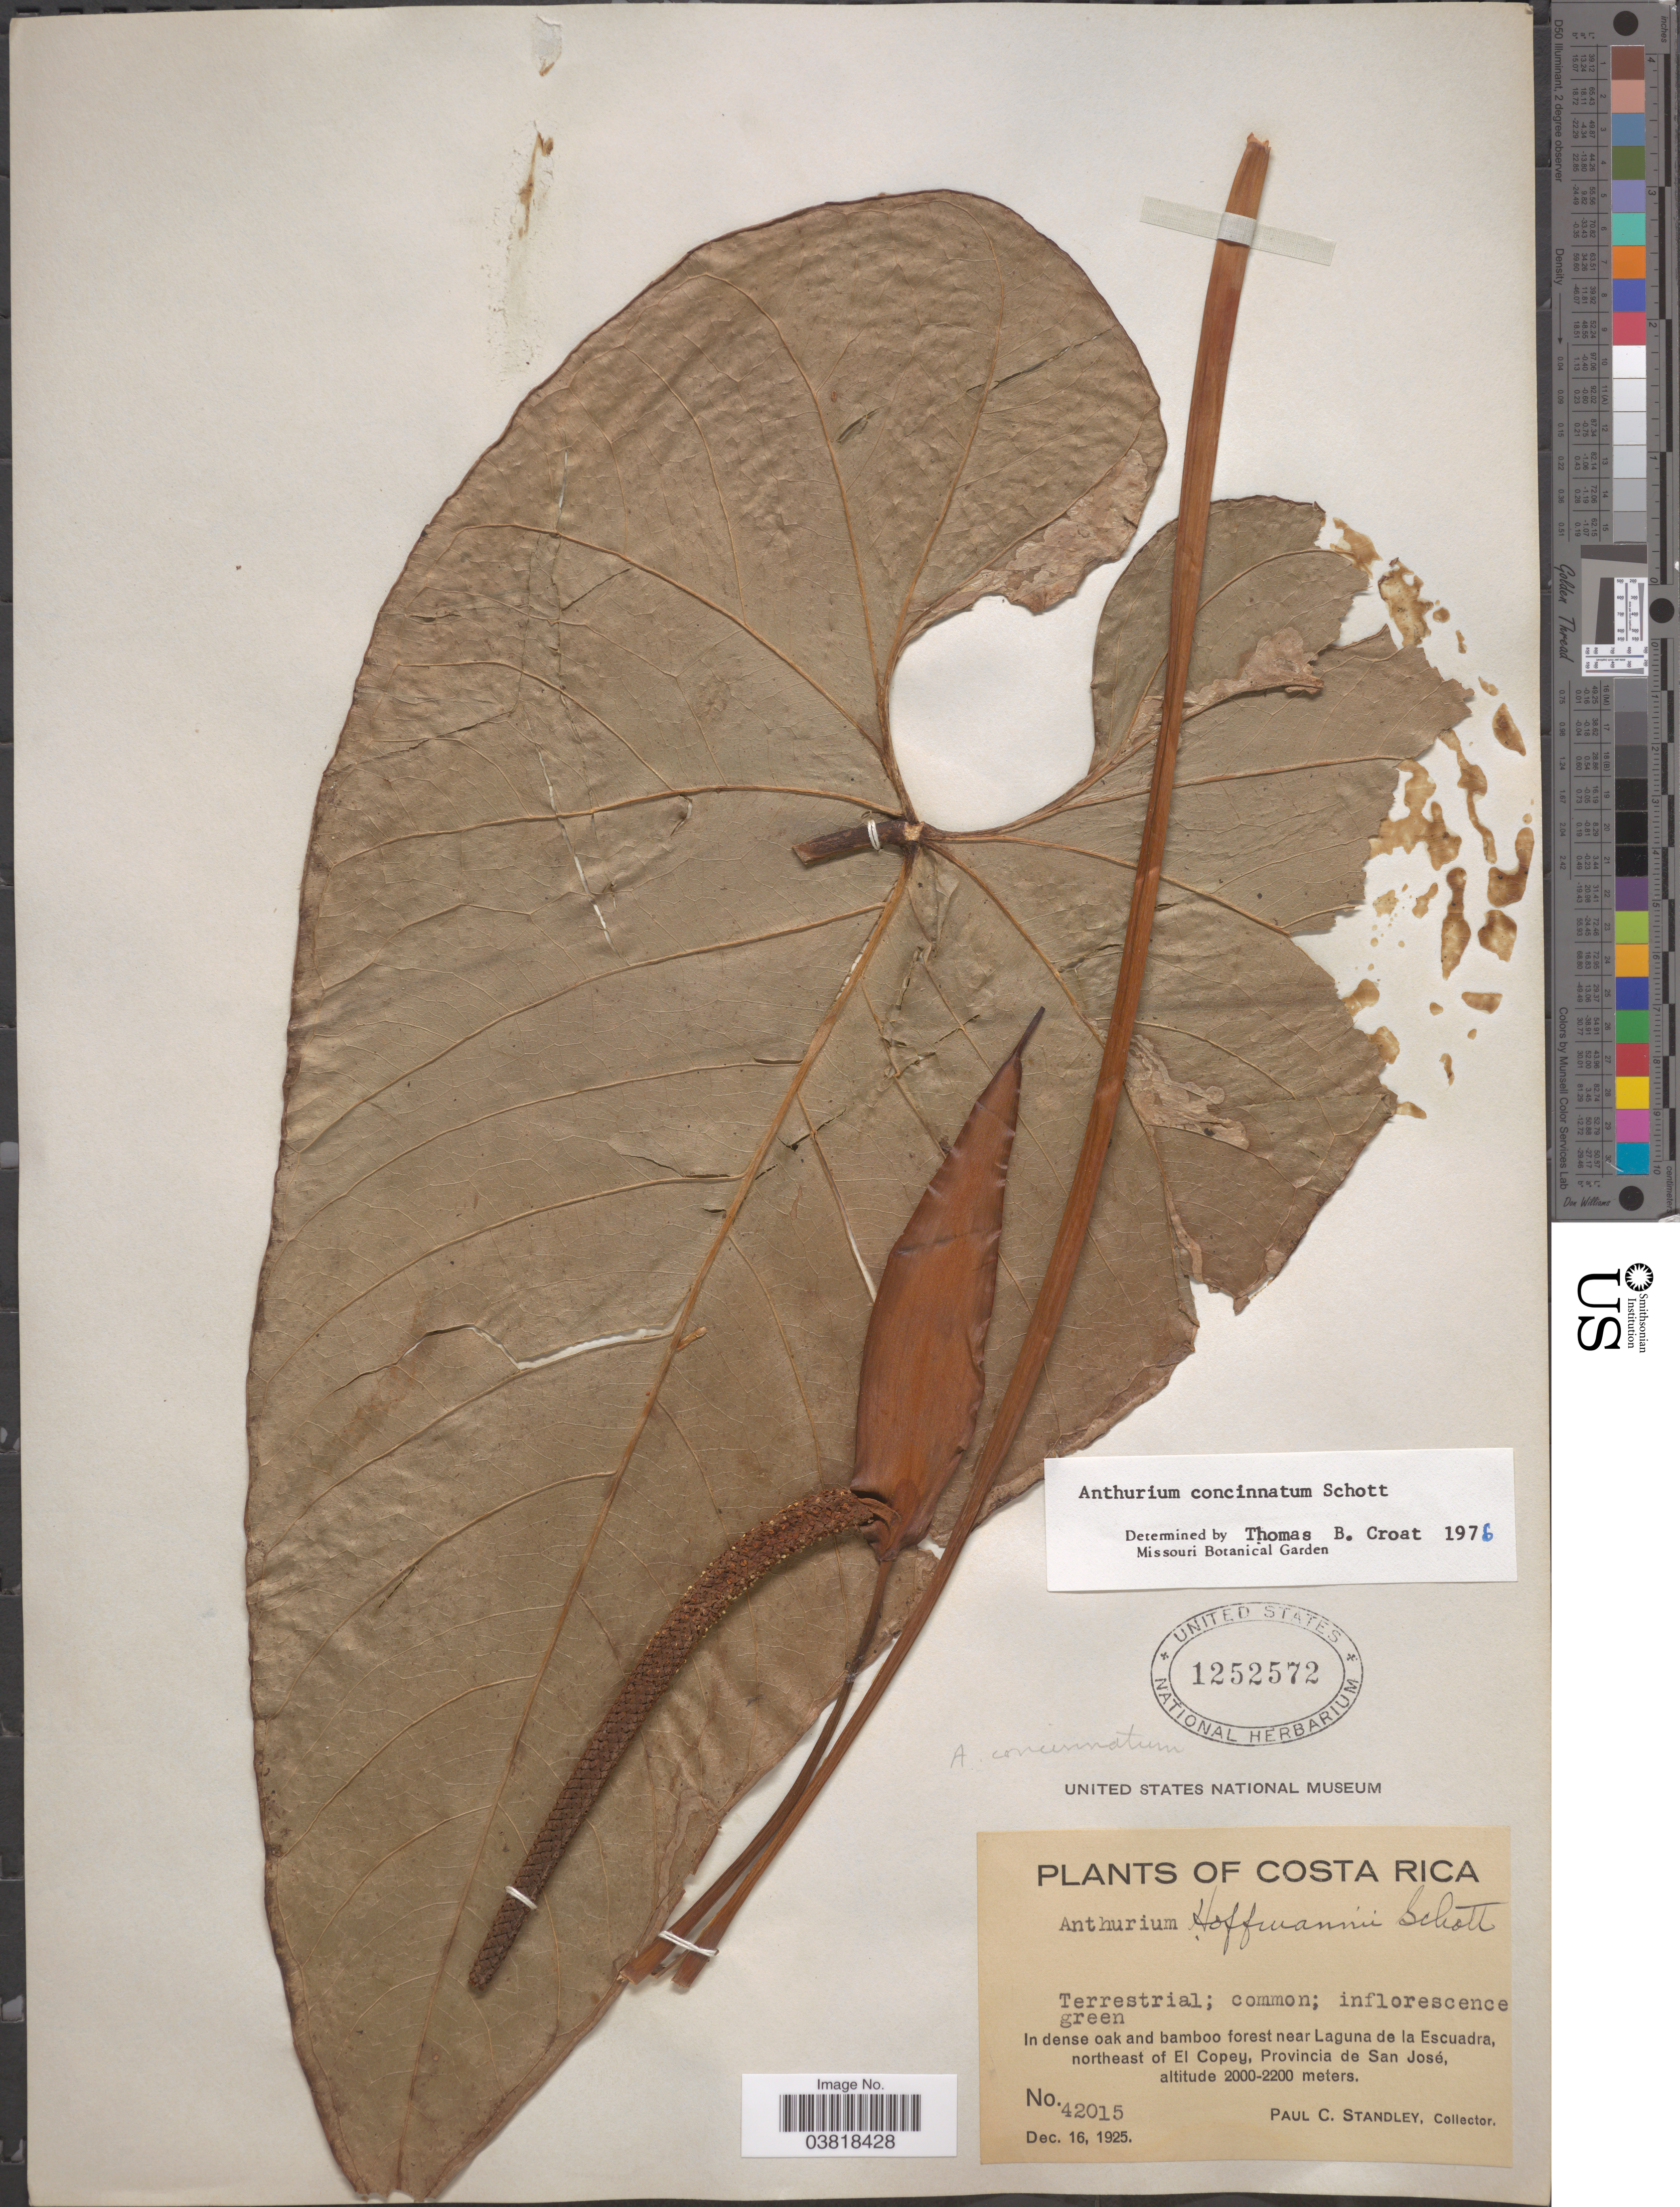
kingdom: Plantae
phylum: Tracheophyta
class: Liliopsida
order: Alismatales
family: Araceae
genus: Anthurium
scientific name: Anthurium concinnatum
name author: Schott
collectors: P. C. Standley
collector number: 42015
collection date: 1925-12-16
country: Costa Rica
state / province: San José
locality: In dense oak and bamboo forest near Laguna de la Escuadra, northeast of El Copey.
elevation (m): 2000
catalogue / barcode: US 1252572